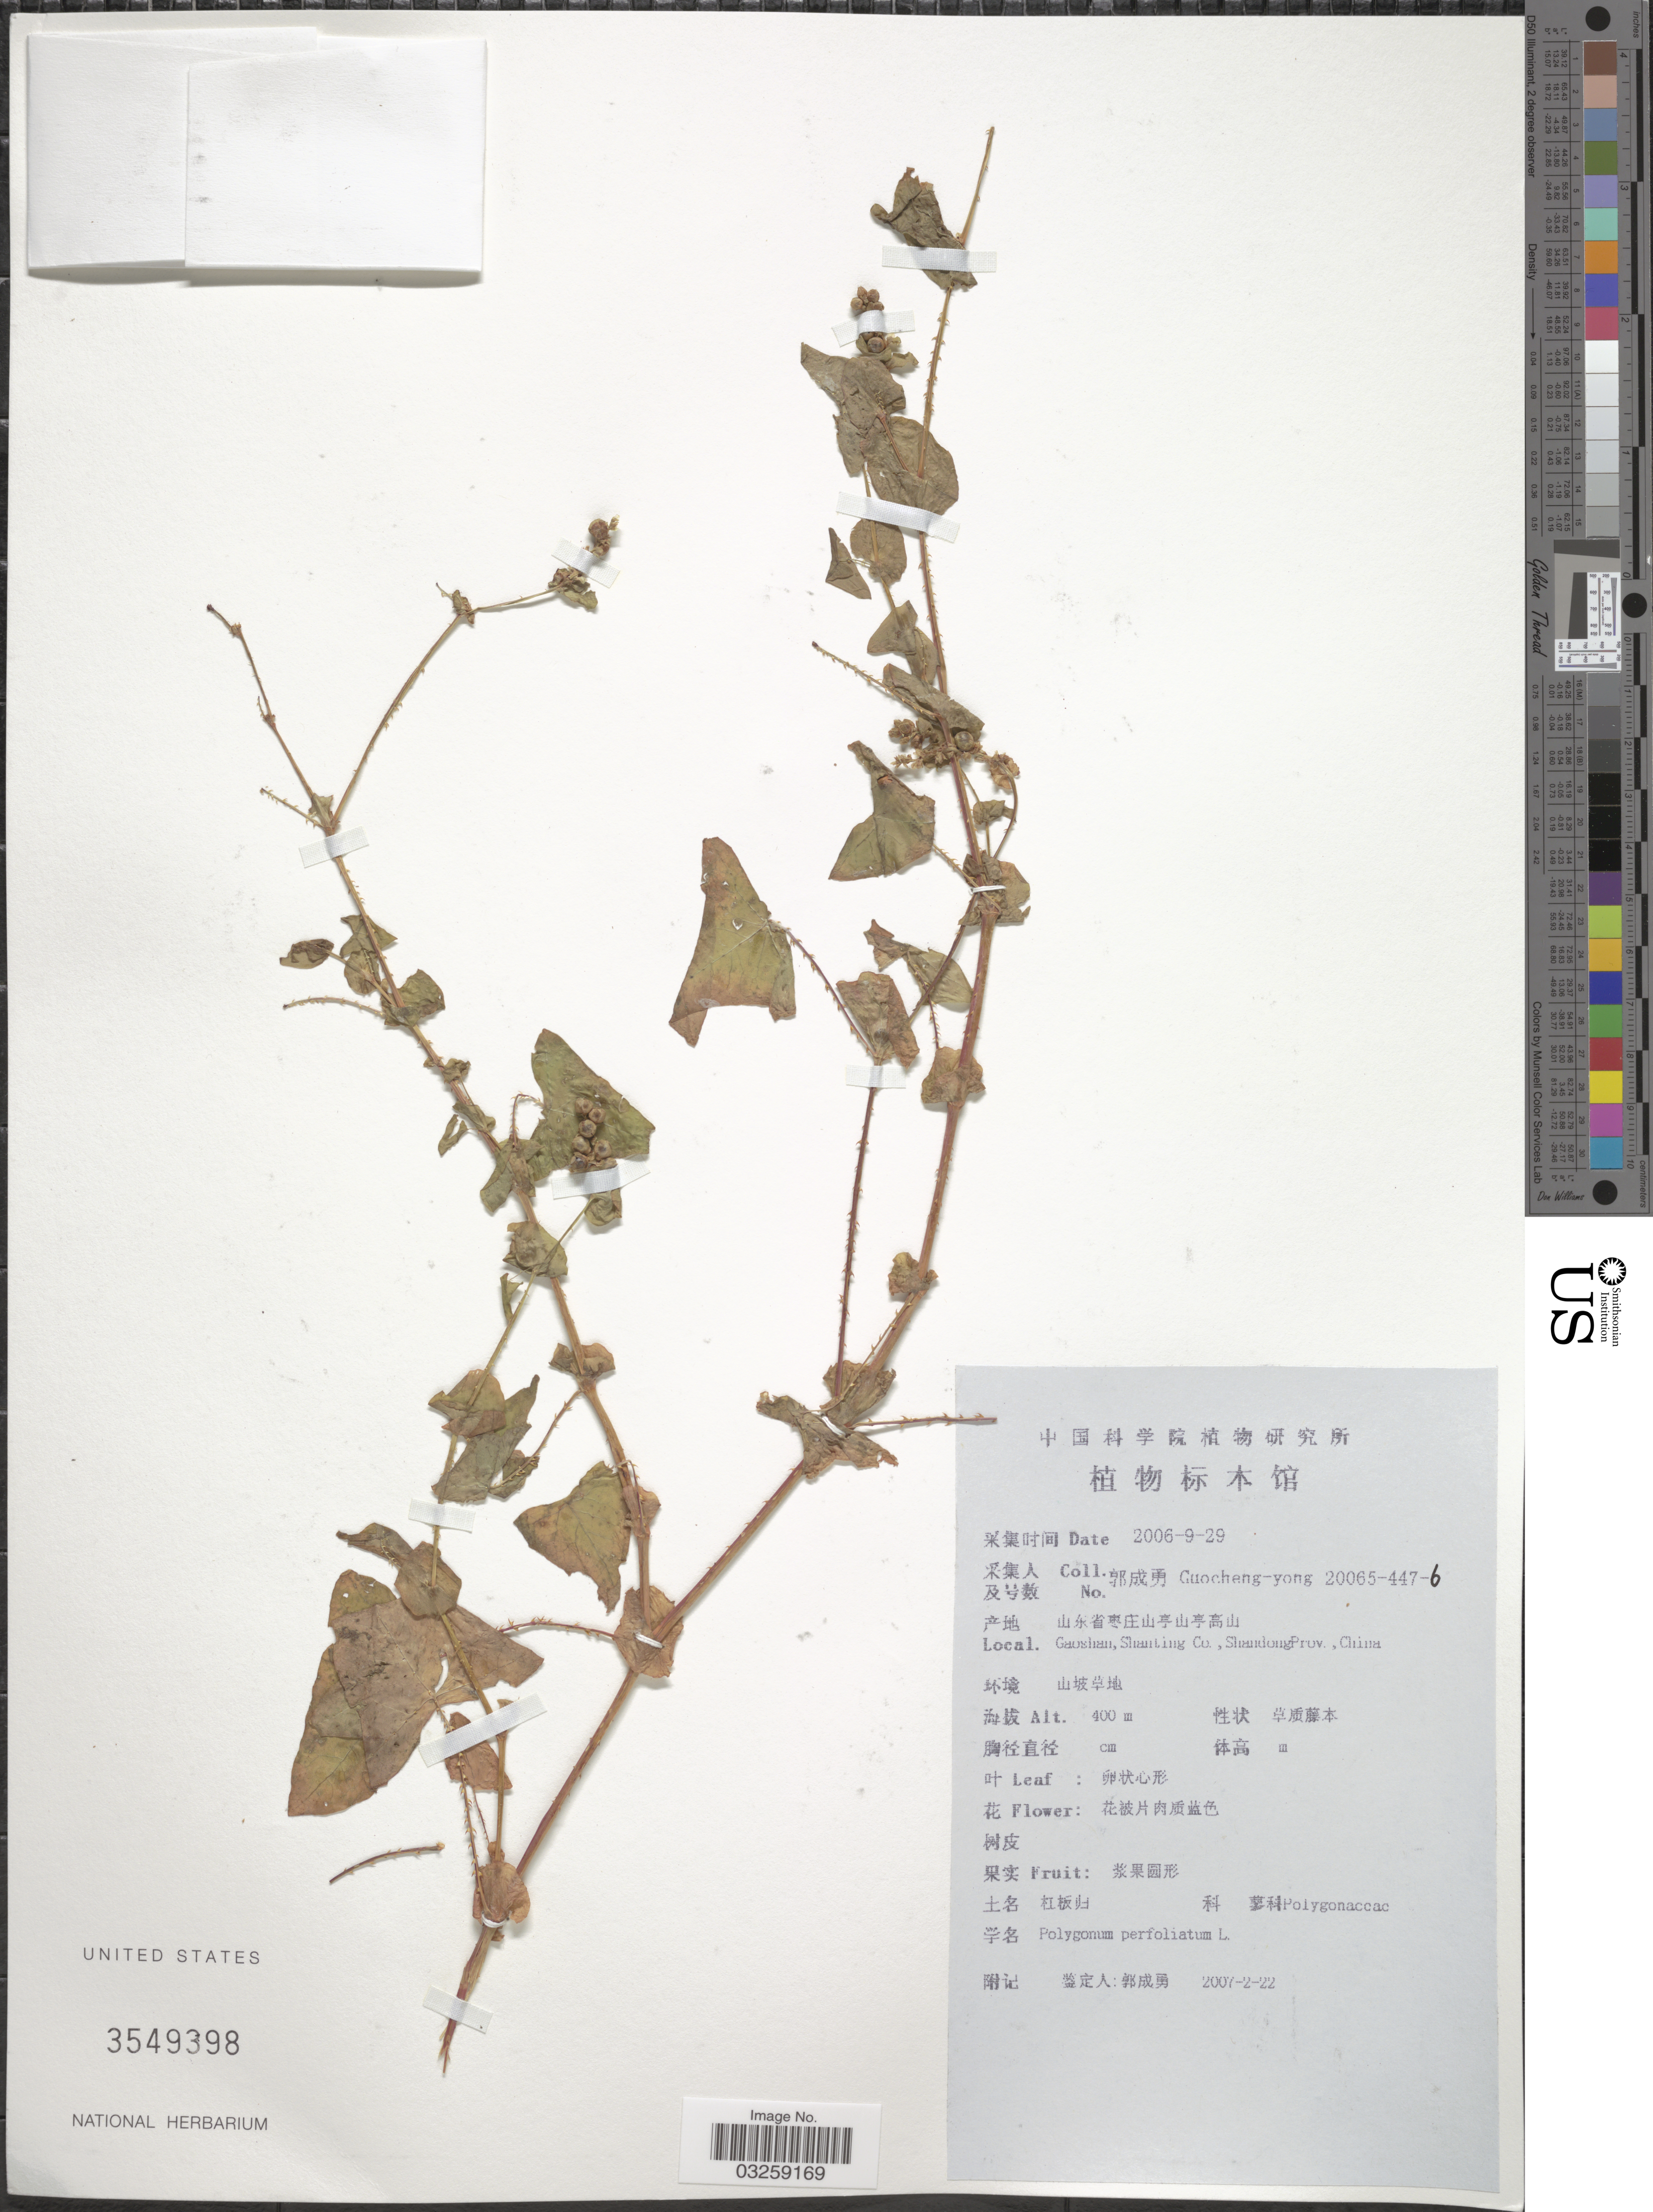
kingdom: Plantae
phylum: Tracheophyta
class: Magnoliopsida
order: Caryophyllales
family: Polygonaceae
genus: Polygonum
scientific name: Polygonum perfoliatum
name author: L.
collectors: Guo cheng-yong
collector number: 20065-447-6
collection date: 2006-06-29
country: China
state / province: Shandong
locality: Gaoshan, Shanting Co.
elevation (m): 400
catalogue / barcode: US 3549398